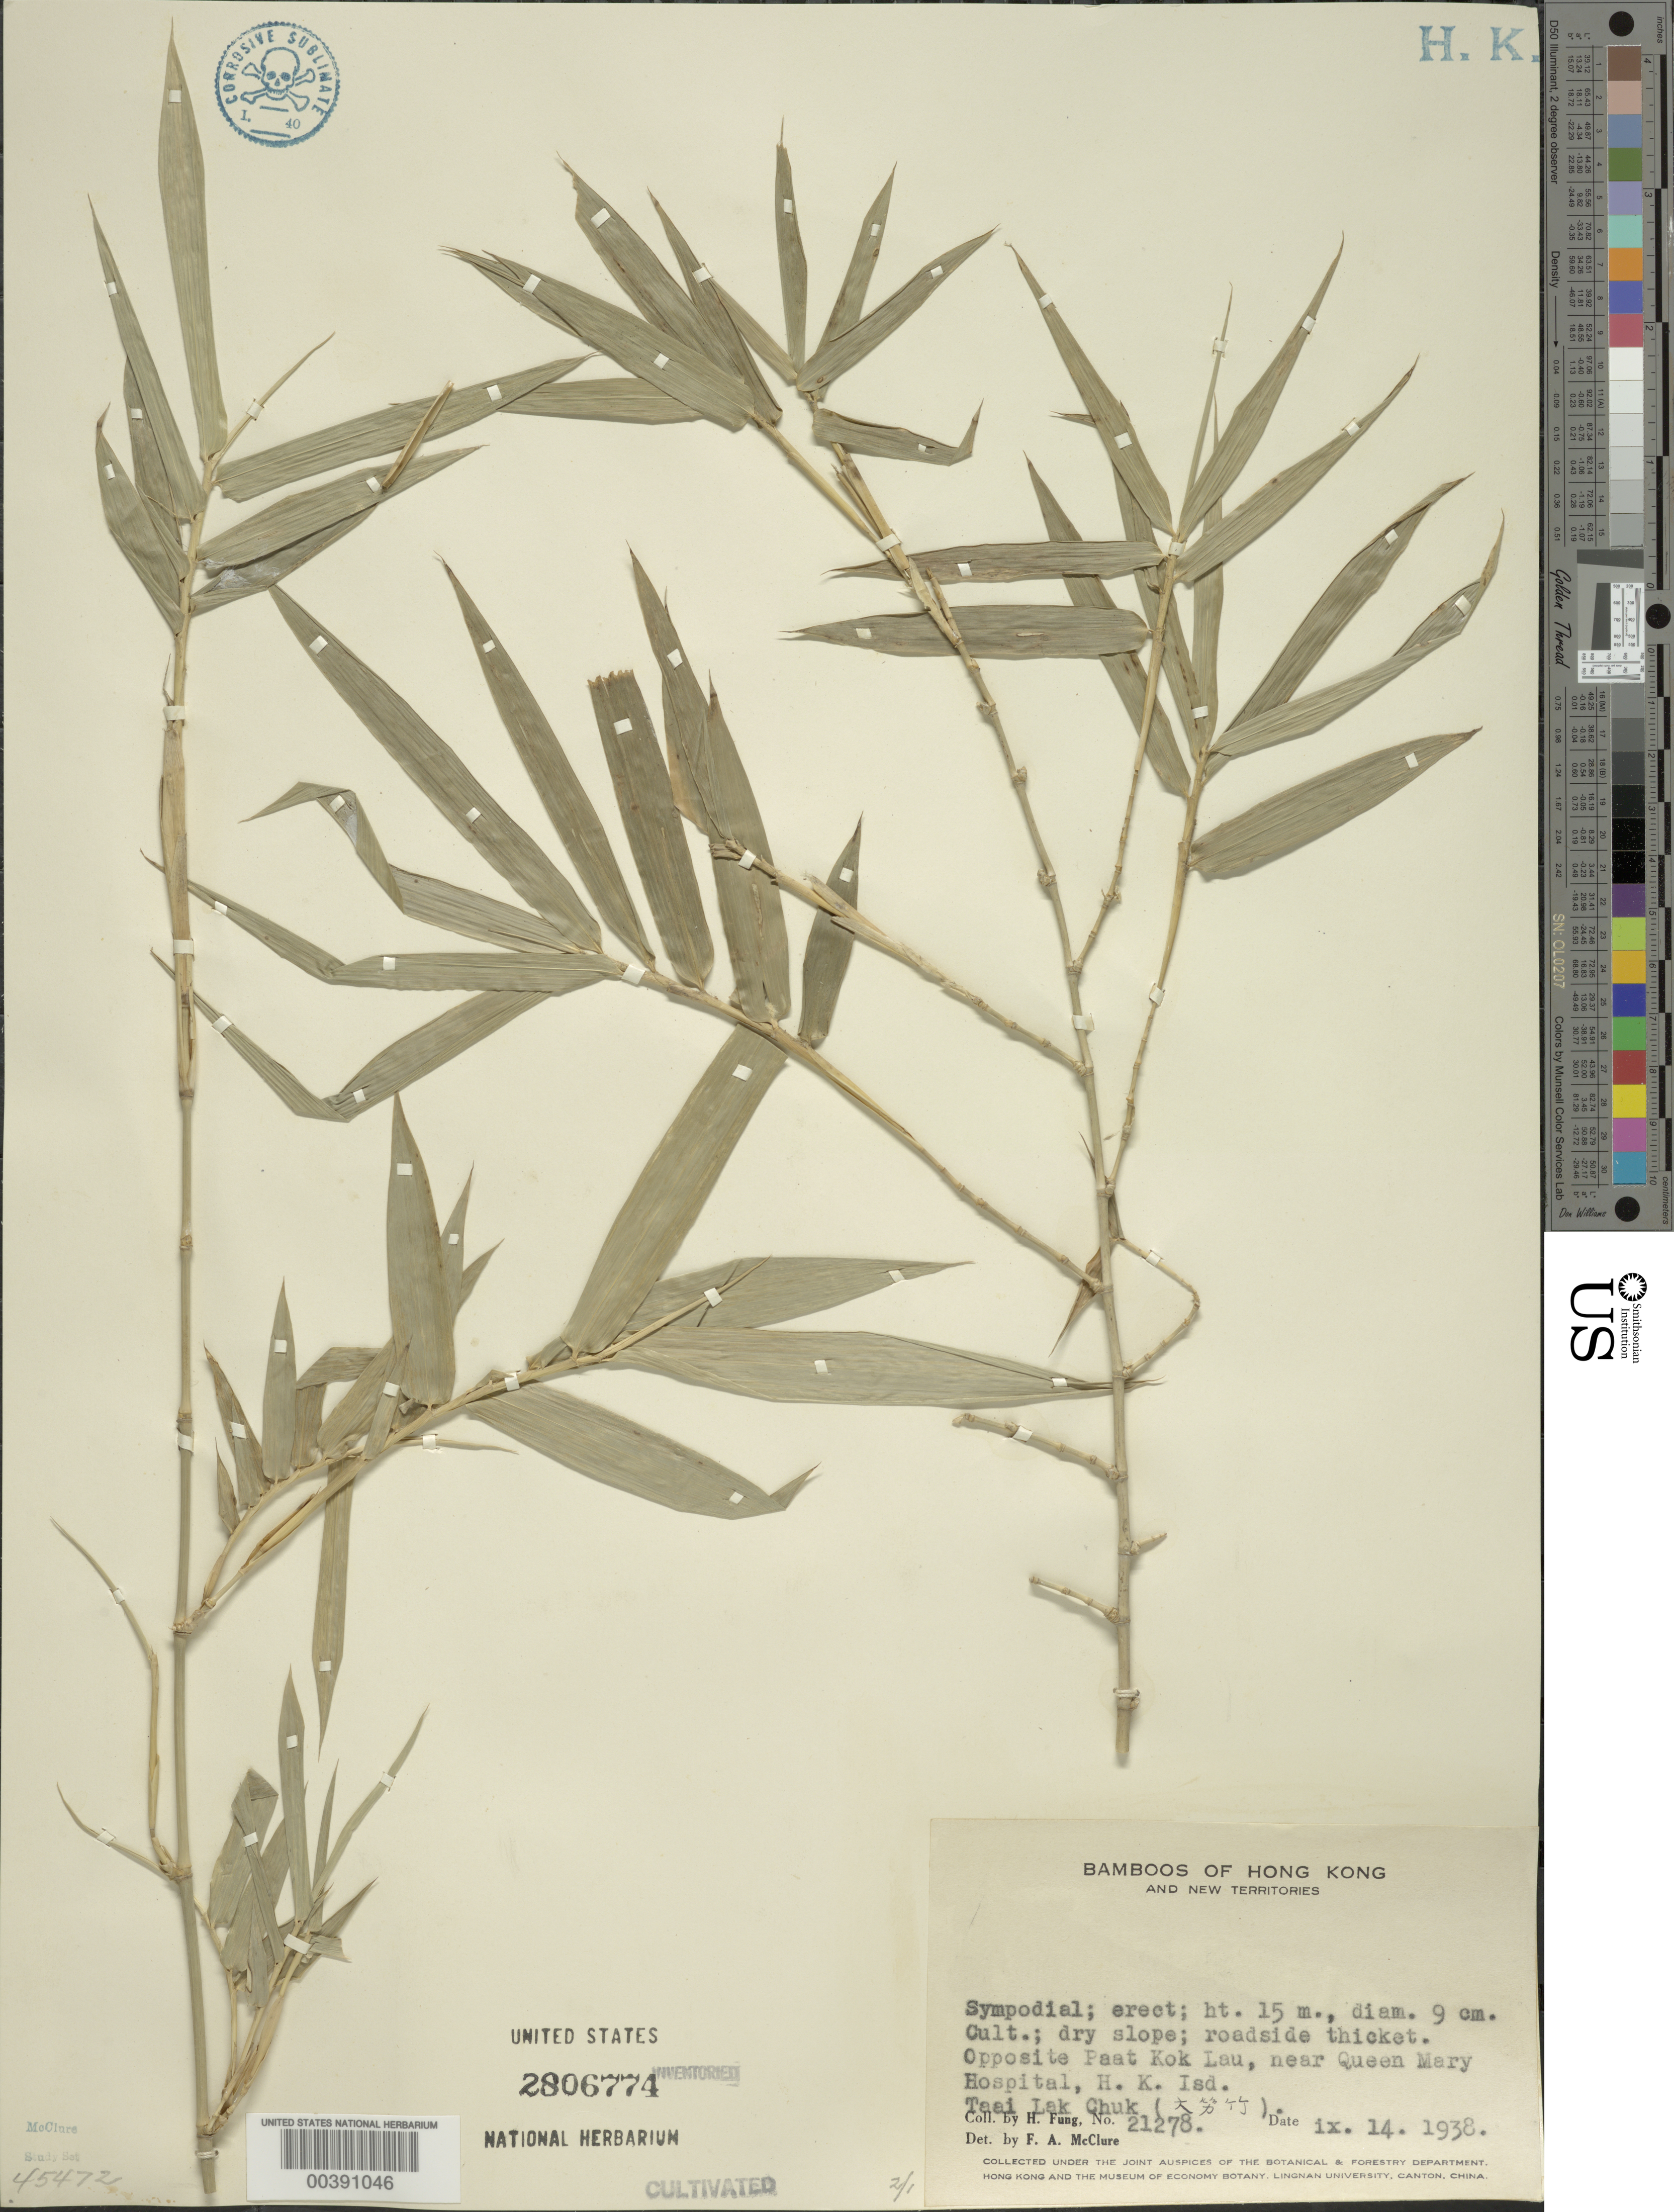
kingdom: Plantae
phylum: Tracheophyta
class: Liliopsida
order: Poales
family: Poaceae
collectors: H. L. Fung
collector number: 21278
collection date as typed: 14 Sep 1938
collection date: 1938-09-14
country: China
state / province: Hong Kong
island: Hong Kong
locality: Paat kok lau, queen mary hospital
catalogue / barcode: US 2806774